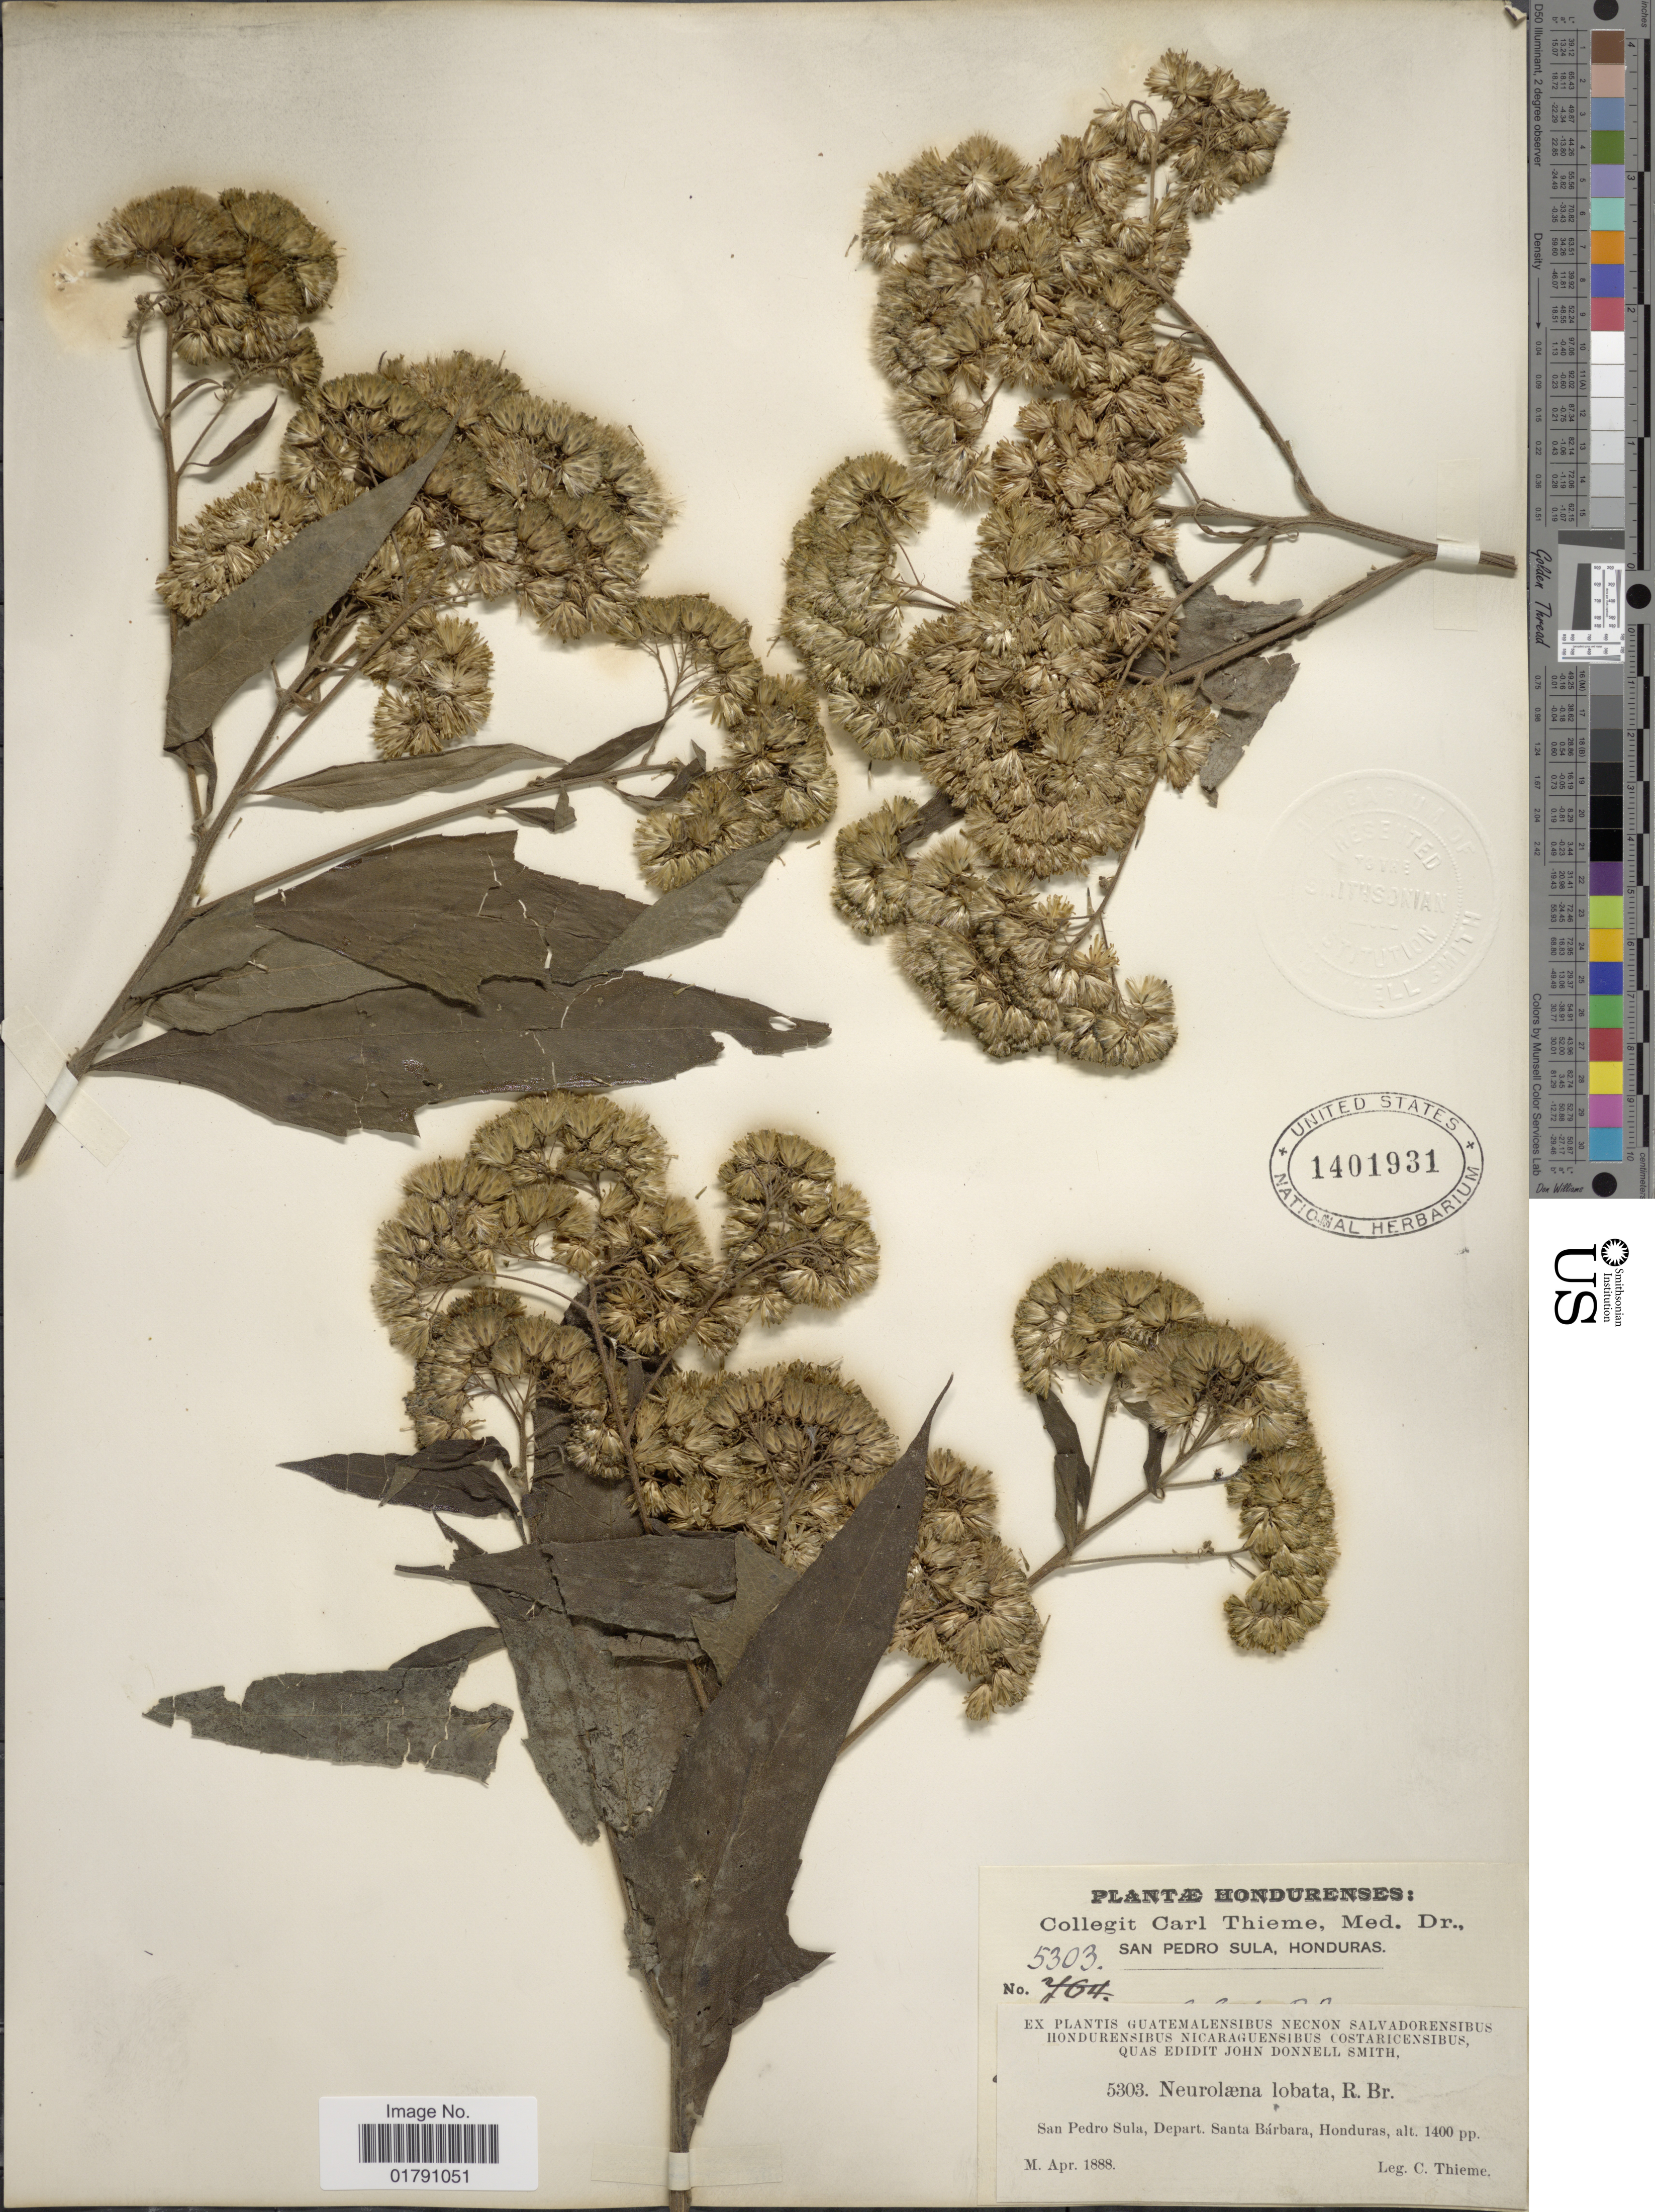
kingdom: Plantae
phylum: Tracheophyta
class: Magnoliopsida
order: Asterales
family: Asteraceae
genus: Neurolaena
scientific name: Neurolaena lobata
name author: (L.) R. Br. ex Cass.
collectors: C. Thieme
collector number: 5303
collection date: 1888-04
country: Honduras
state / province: Santa Bárbara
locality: San Pedro Sula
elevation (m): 427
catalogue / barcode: US 1401931